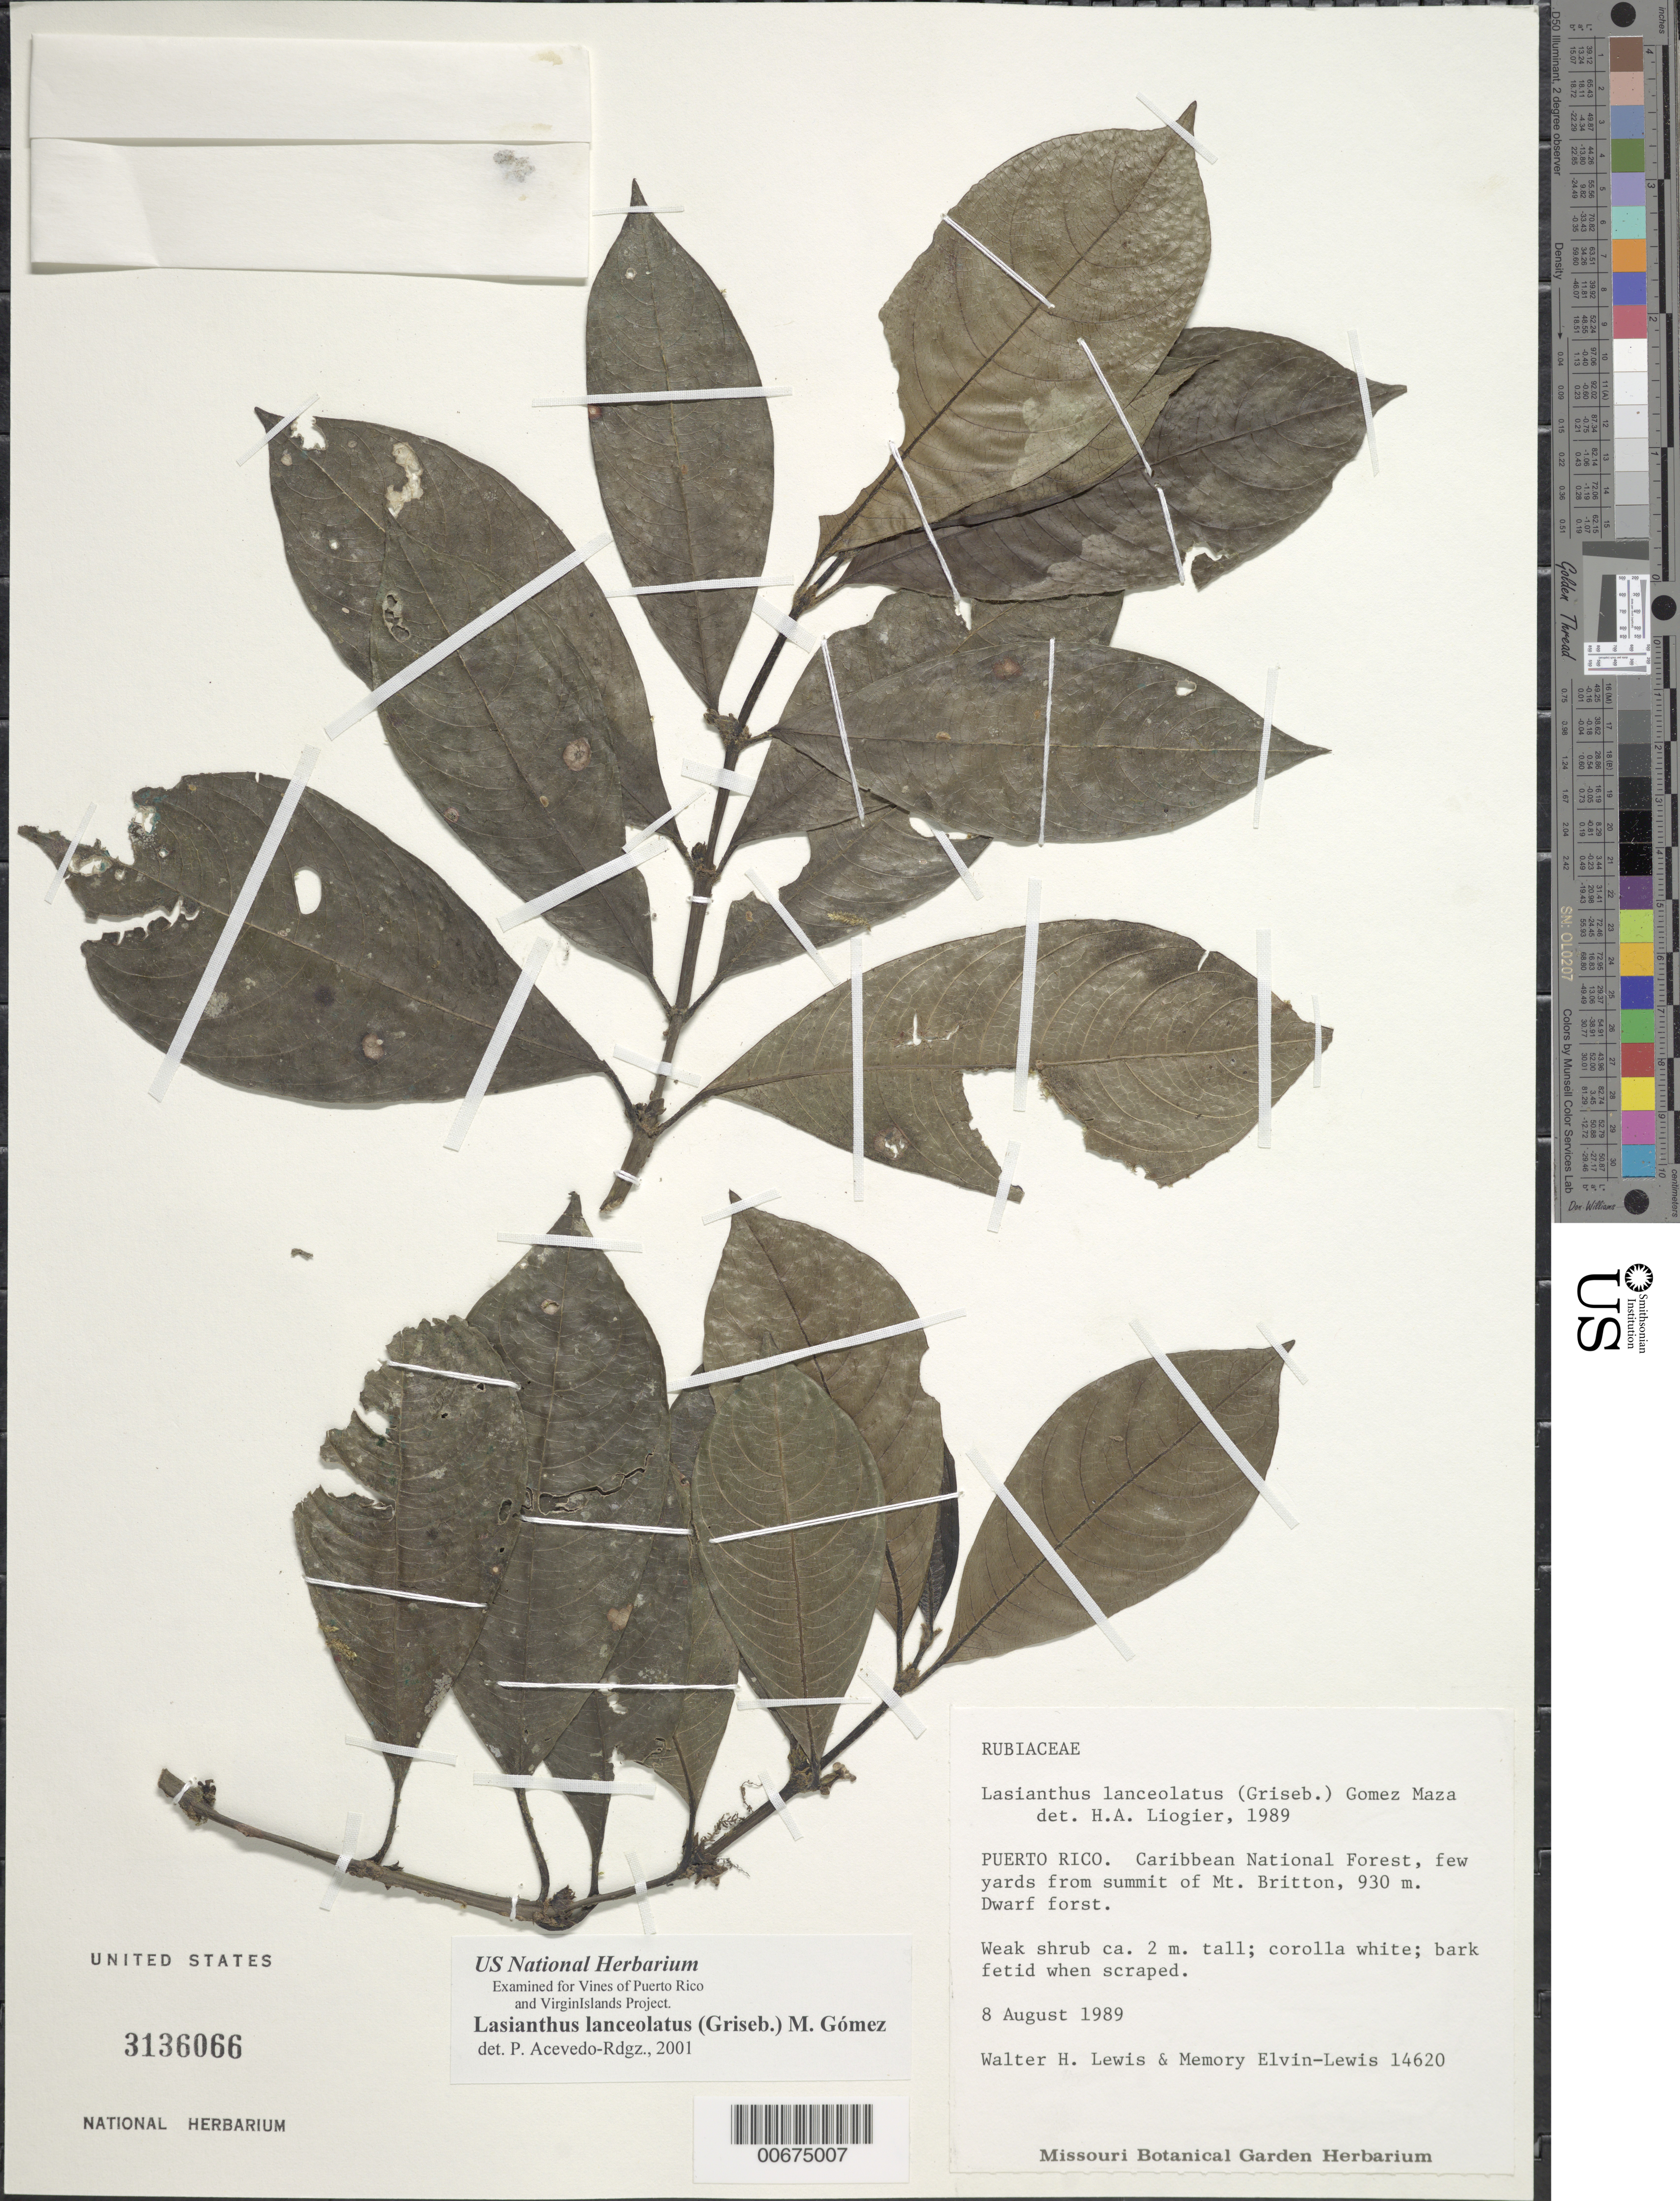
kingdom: Plantae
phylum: Tracheophyta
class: Magnoliopsida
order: Gentianales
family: Rubiaceae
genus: Lasianthus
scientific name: Lasianthus lanceolatus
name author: (Griseb.) Urb.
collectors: W. H. Lewis & M. Elvin-Lewis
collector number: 14620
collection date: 1989-08-08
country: Puerto Rico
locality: Caribbean national Forest, few yards from summit of Mt. Britton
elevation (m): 930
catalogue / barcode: US 3136066